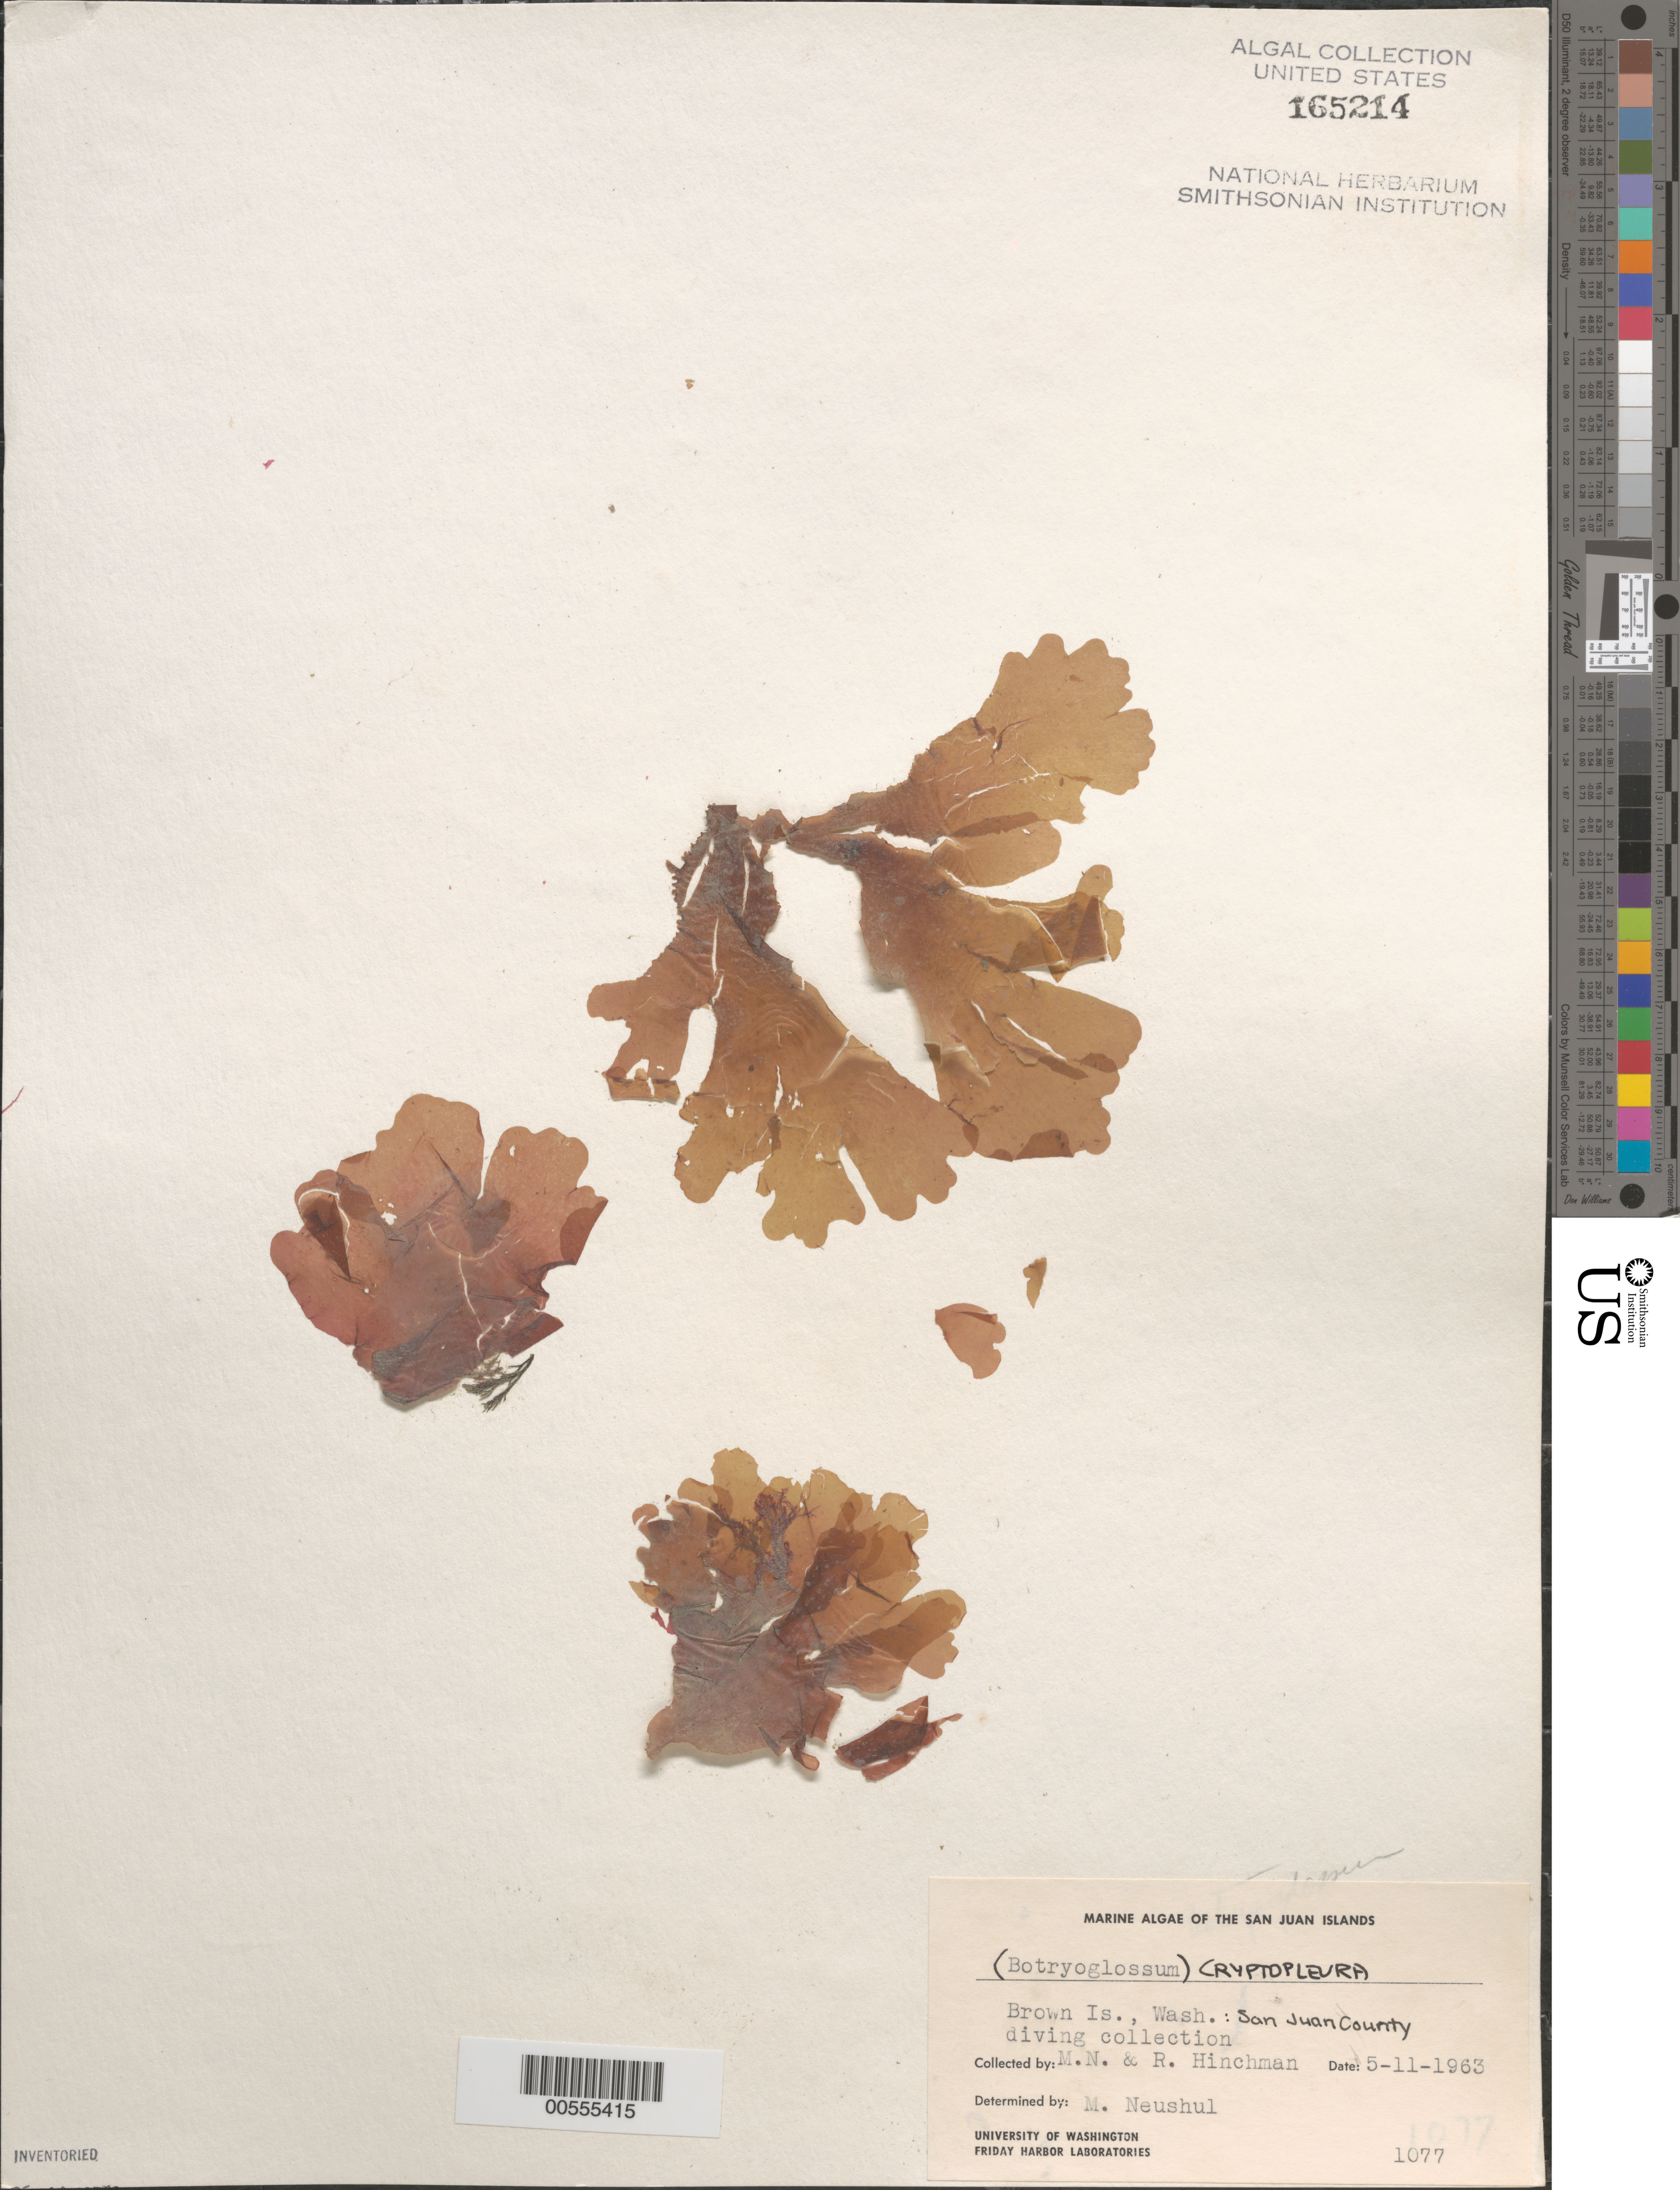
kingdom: Plantae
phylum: Rhodophyta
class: Florideophyceae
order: Ceramiales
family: Delesseriaceae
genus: Cryptopleura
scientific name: Cryptopleura sp.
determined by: Neushul, M.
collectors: M. Neushul & R. Hinchman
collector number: Neushul 1077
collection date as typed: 11 May 1963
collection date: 1963-05-11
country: United States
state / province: Washington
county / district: San Juan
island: Brown Island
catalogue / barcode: US 165214